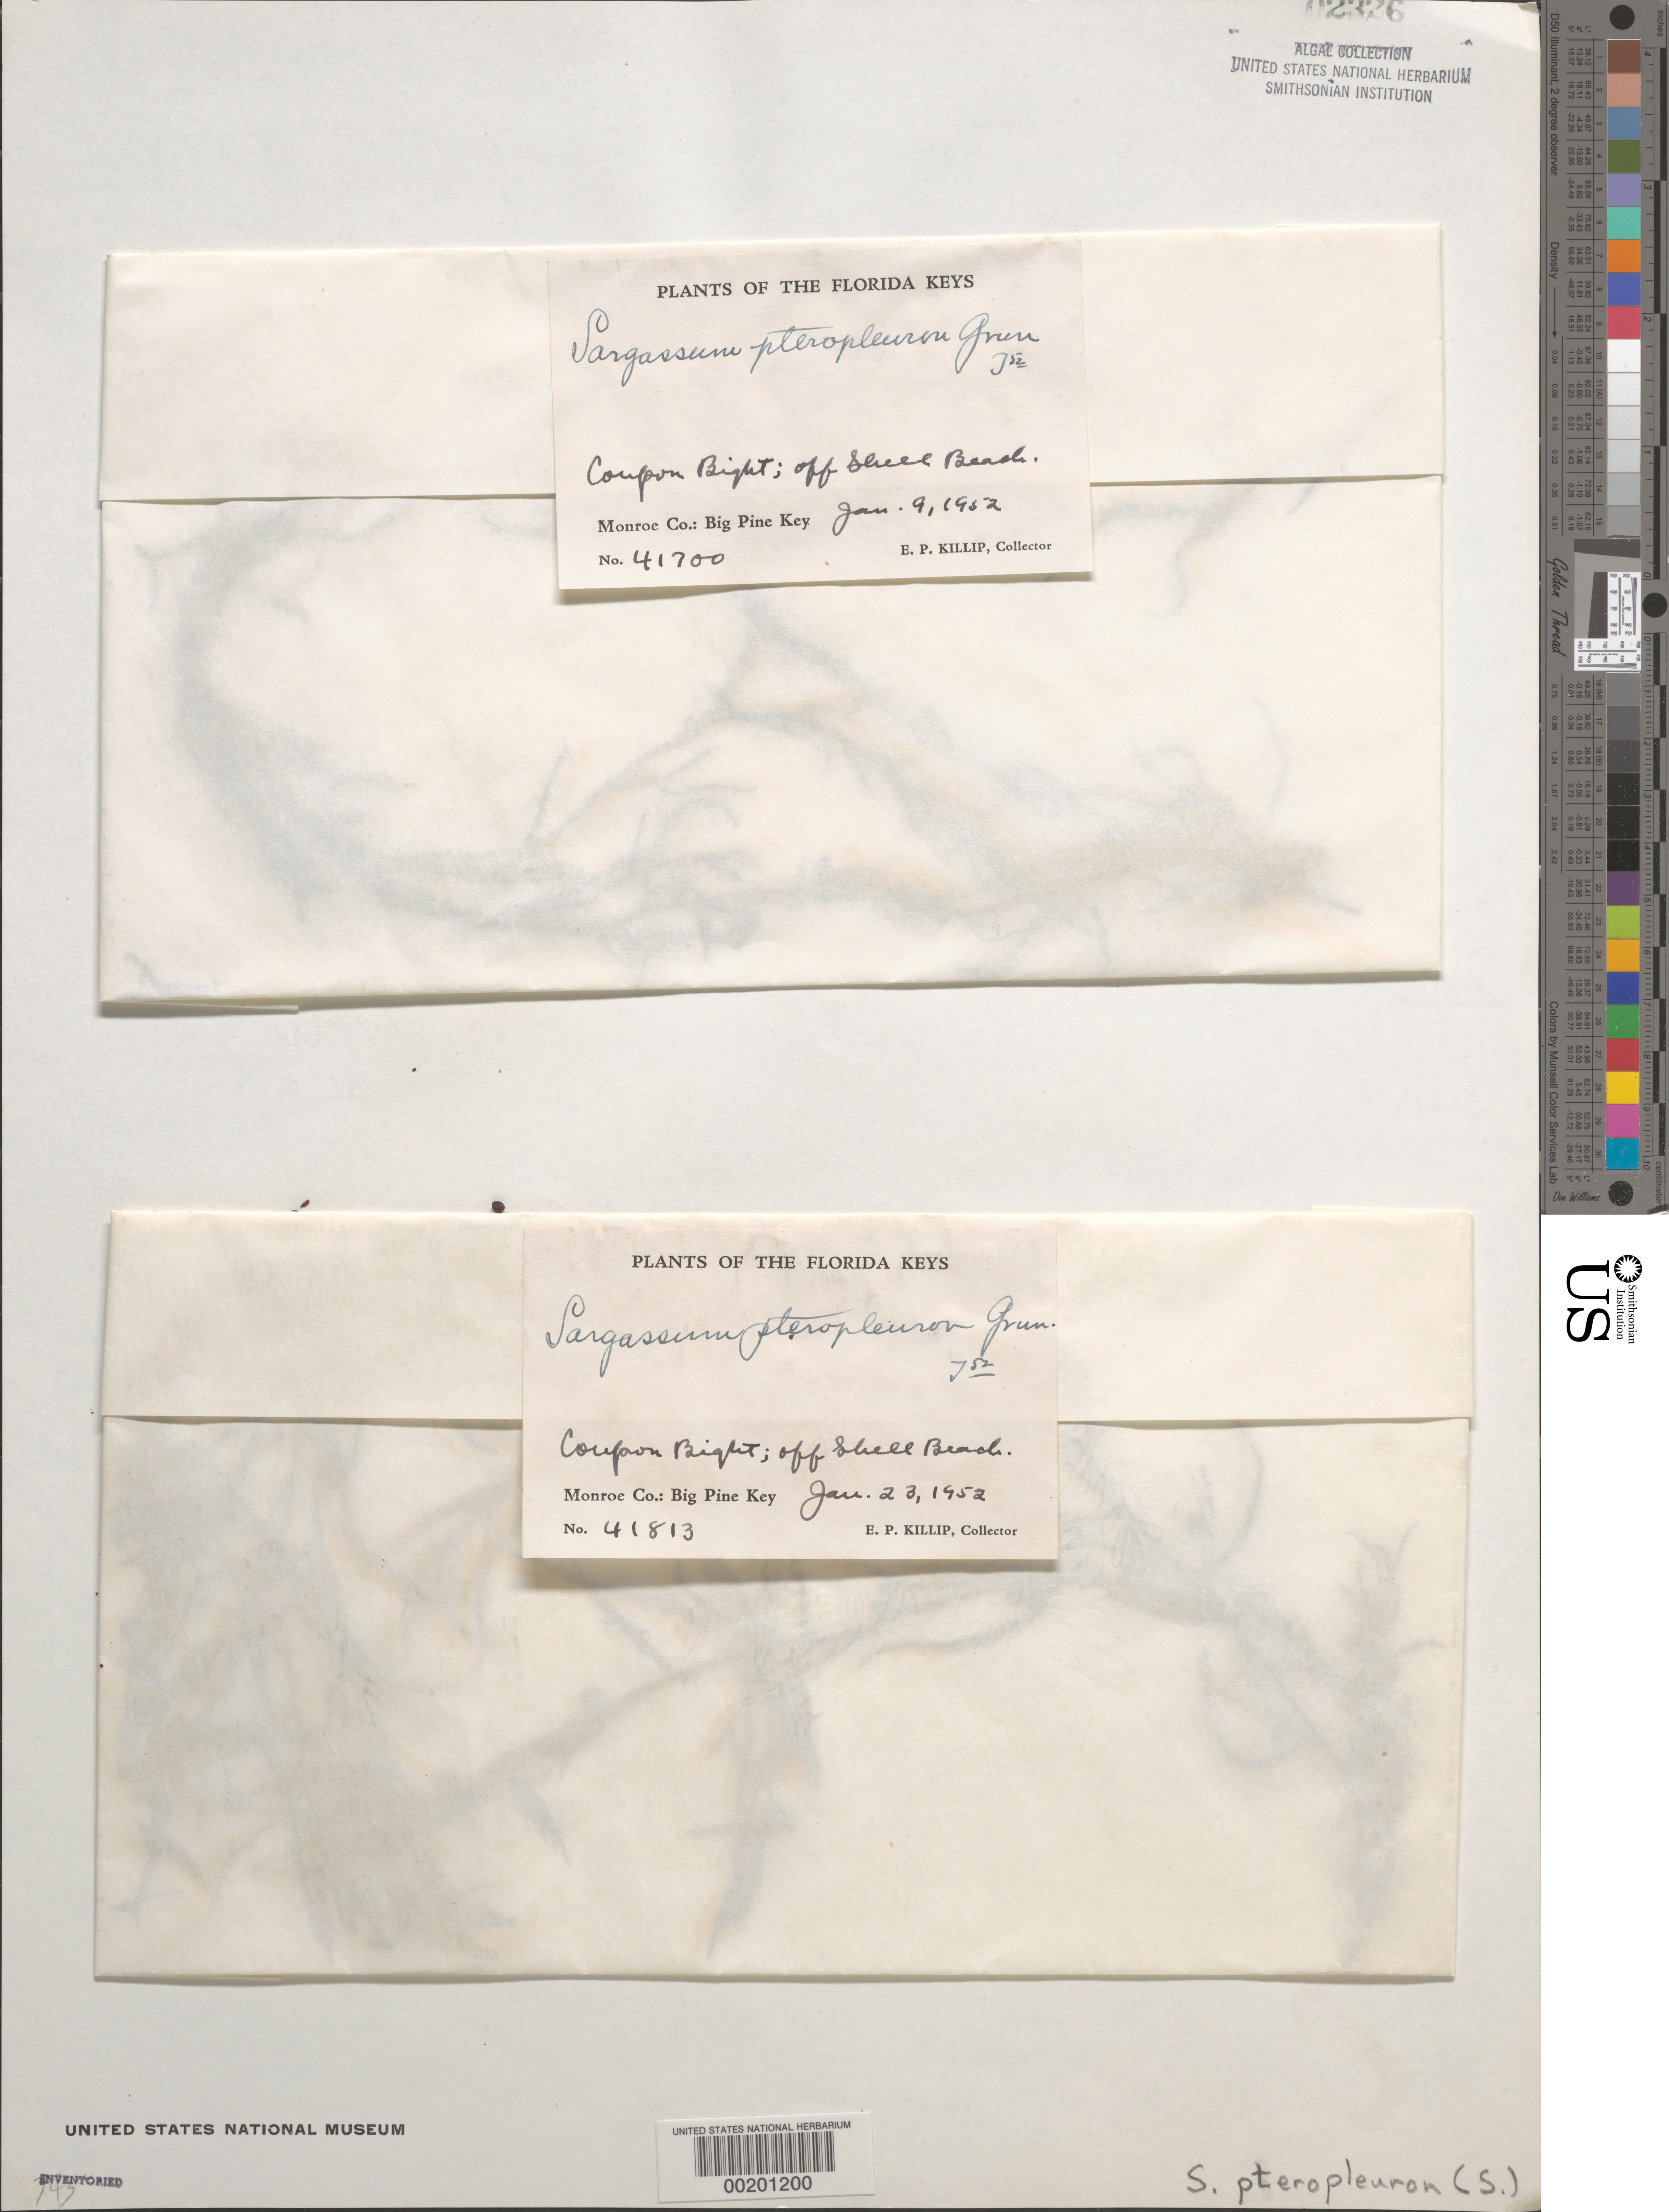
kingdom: Chromista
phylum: Ochrophyta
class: Phaeophyceae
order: Fucales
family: Sargassaceae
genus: Sargassum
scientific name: Sargassum pteropleuron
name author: Grunow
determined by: Taylor, William R.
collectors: E. P. Killip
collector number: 41700 & 41813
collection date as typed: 09 Jan 1952 AND 23 Jan 1952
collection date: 1952-01-09,1952-01-23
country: United States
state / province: Florida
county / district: Monroe County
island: Big Pine Key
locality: Coupn Bight, off Shell Beach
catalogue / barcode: US 2326